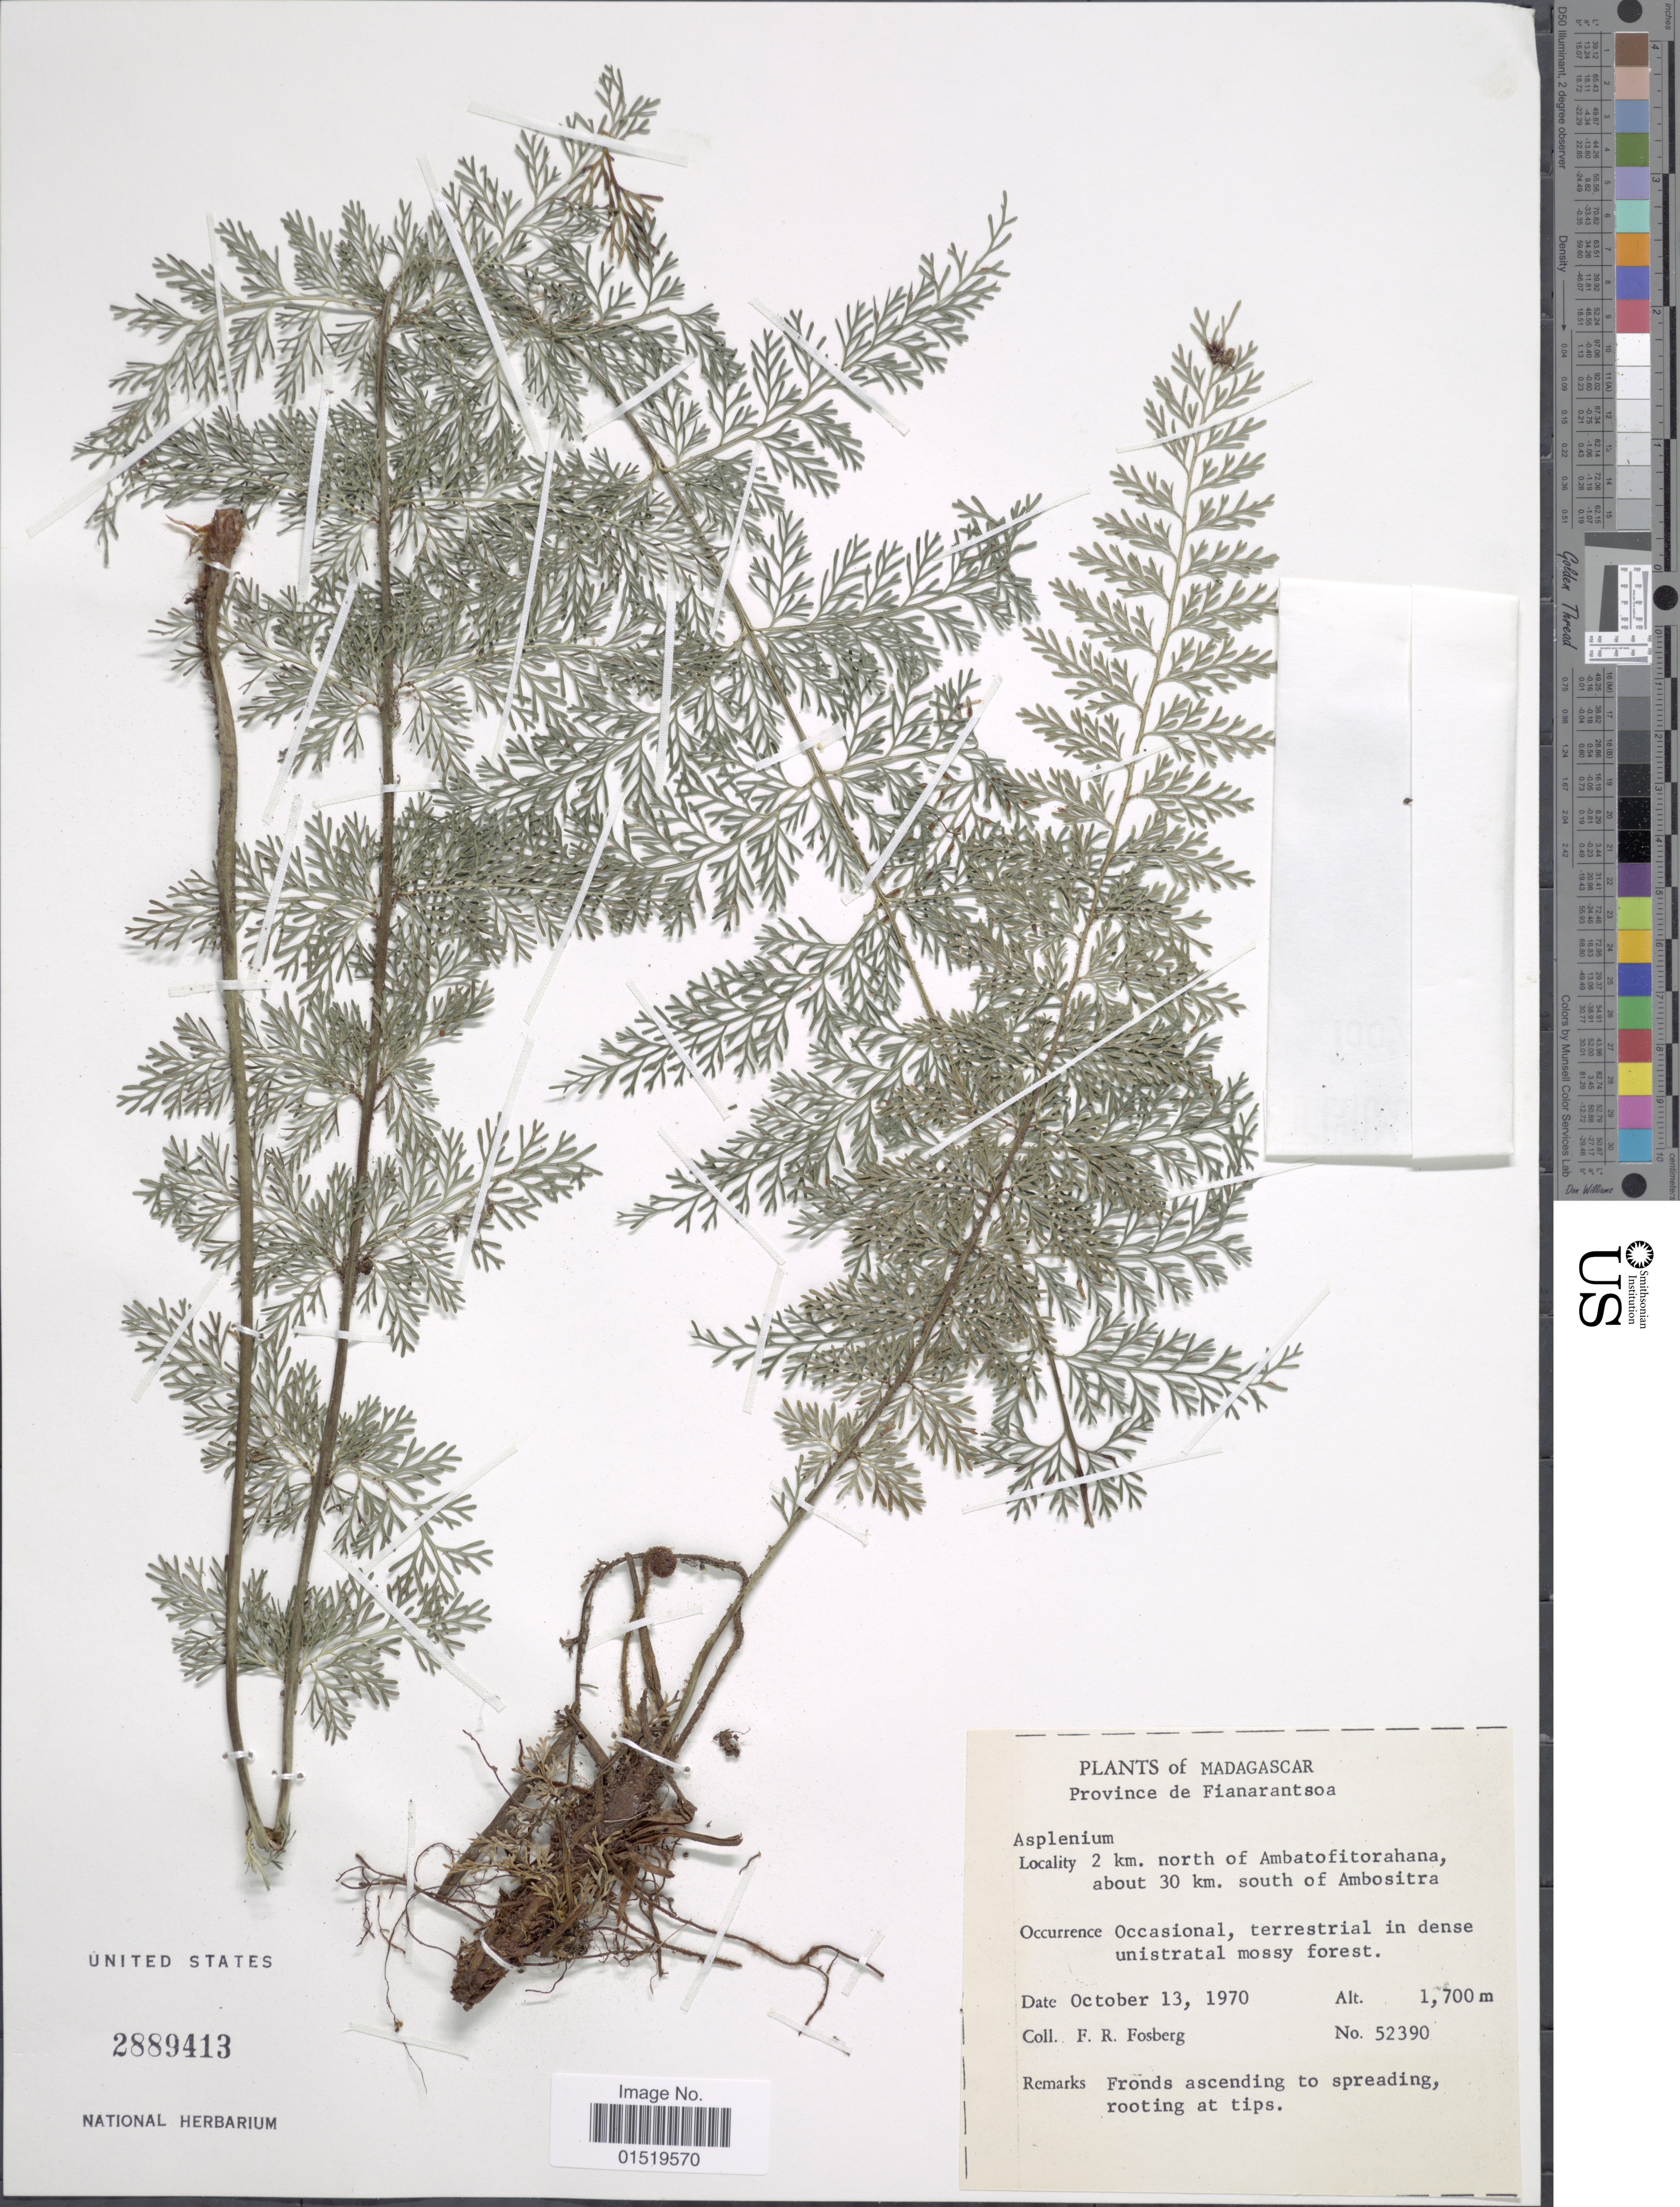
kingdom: Plantae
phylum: Tracheophyta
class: Polypodiopsida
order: Polypodiales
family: Aspleniaceae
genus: Asplenium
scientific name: Asplenium viviparioides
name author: Kuhn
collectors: F. R. Fosberg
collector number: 52390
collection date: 1970-10-13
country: Madagascar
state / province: Amoron'i Mania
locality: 2 km. north of Ambatofitorahana, about 30 km. south of Ambositra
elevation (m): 1700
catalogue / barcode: US 2889413